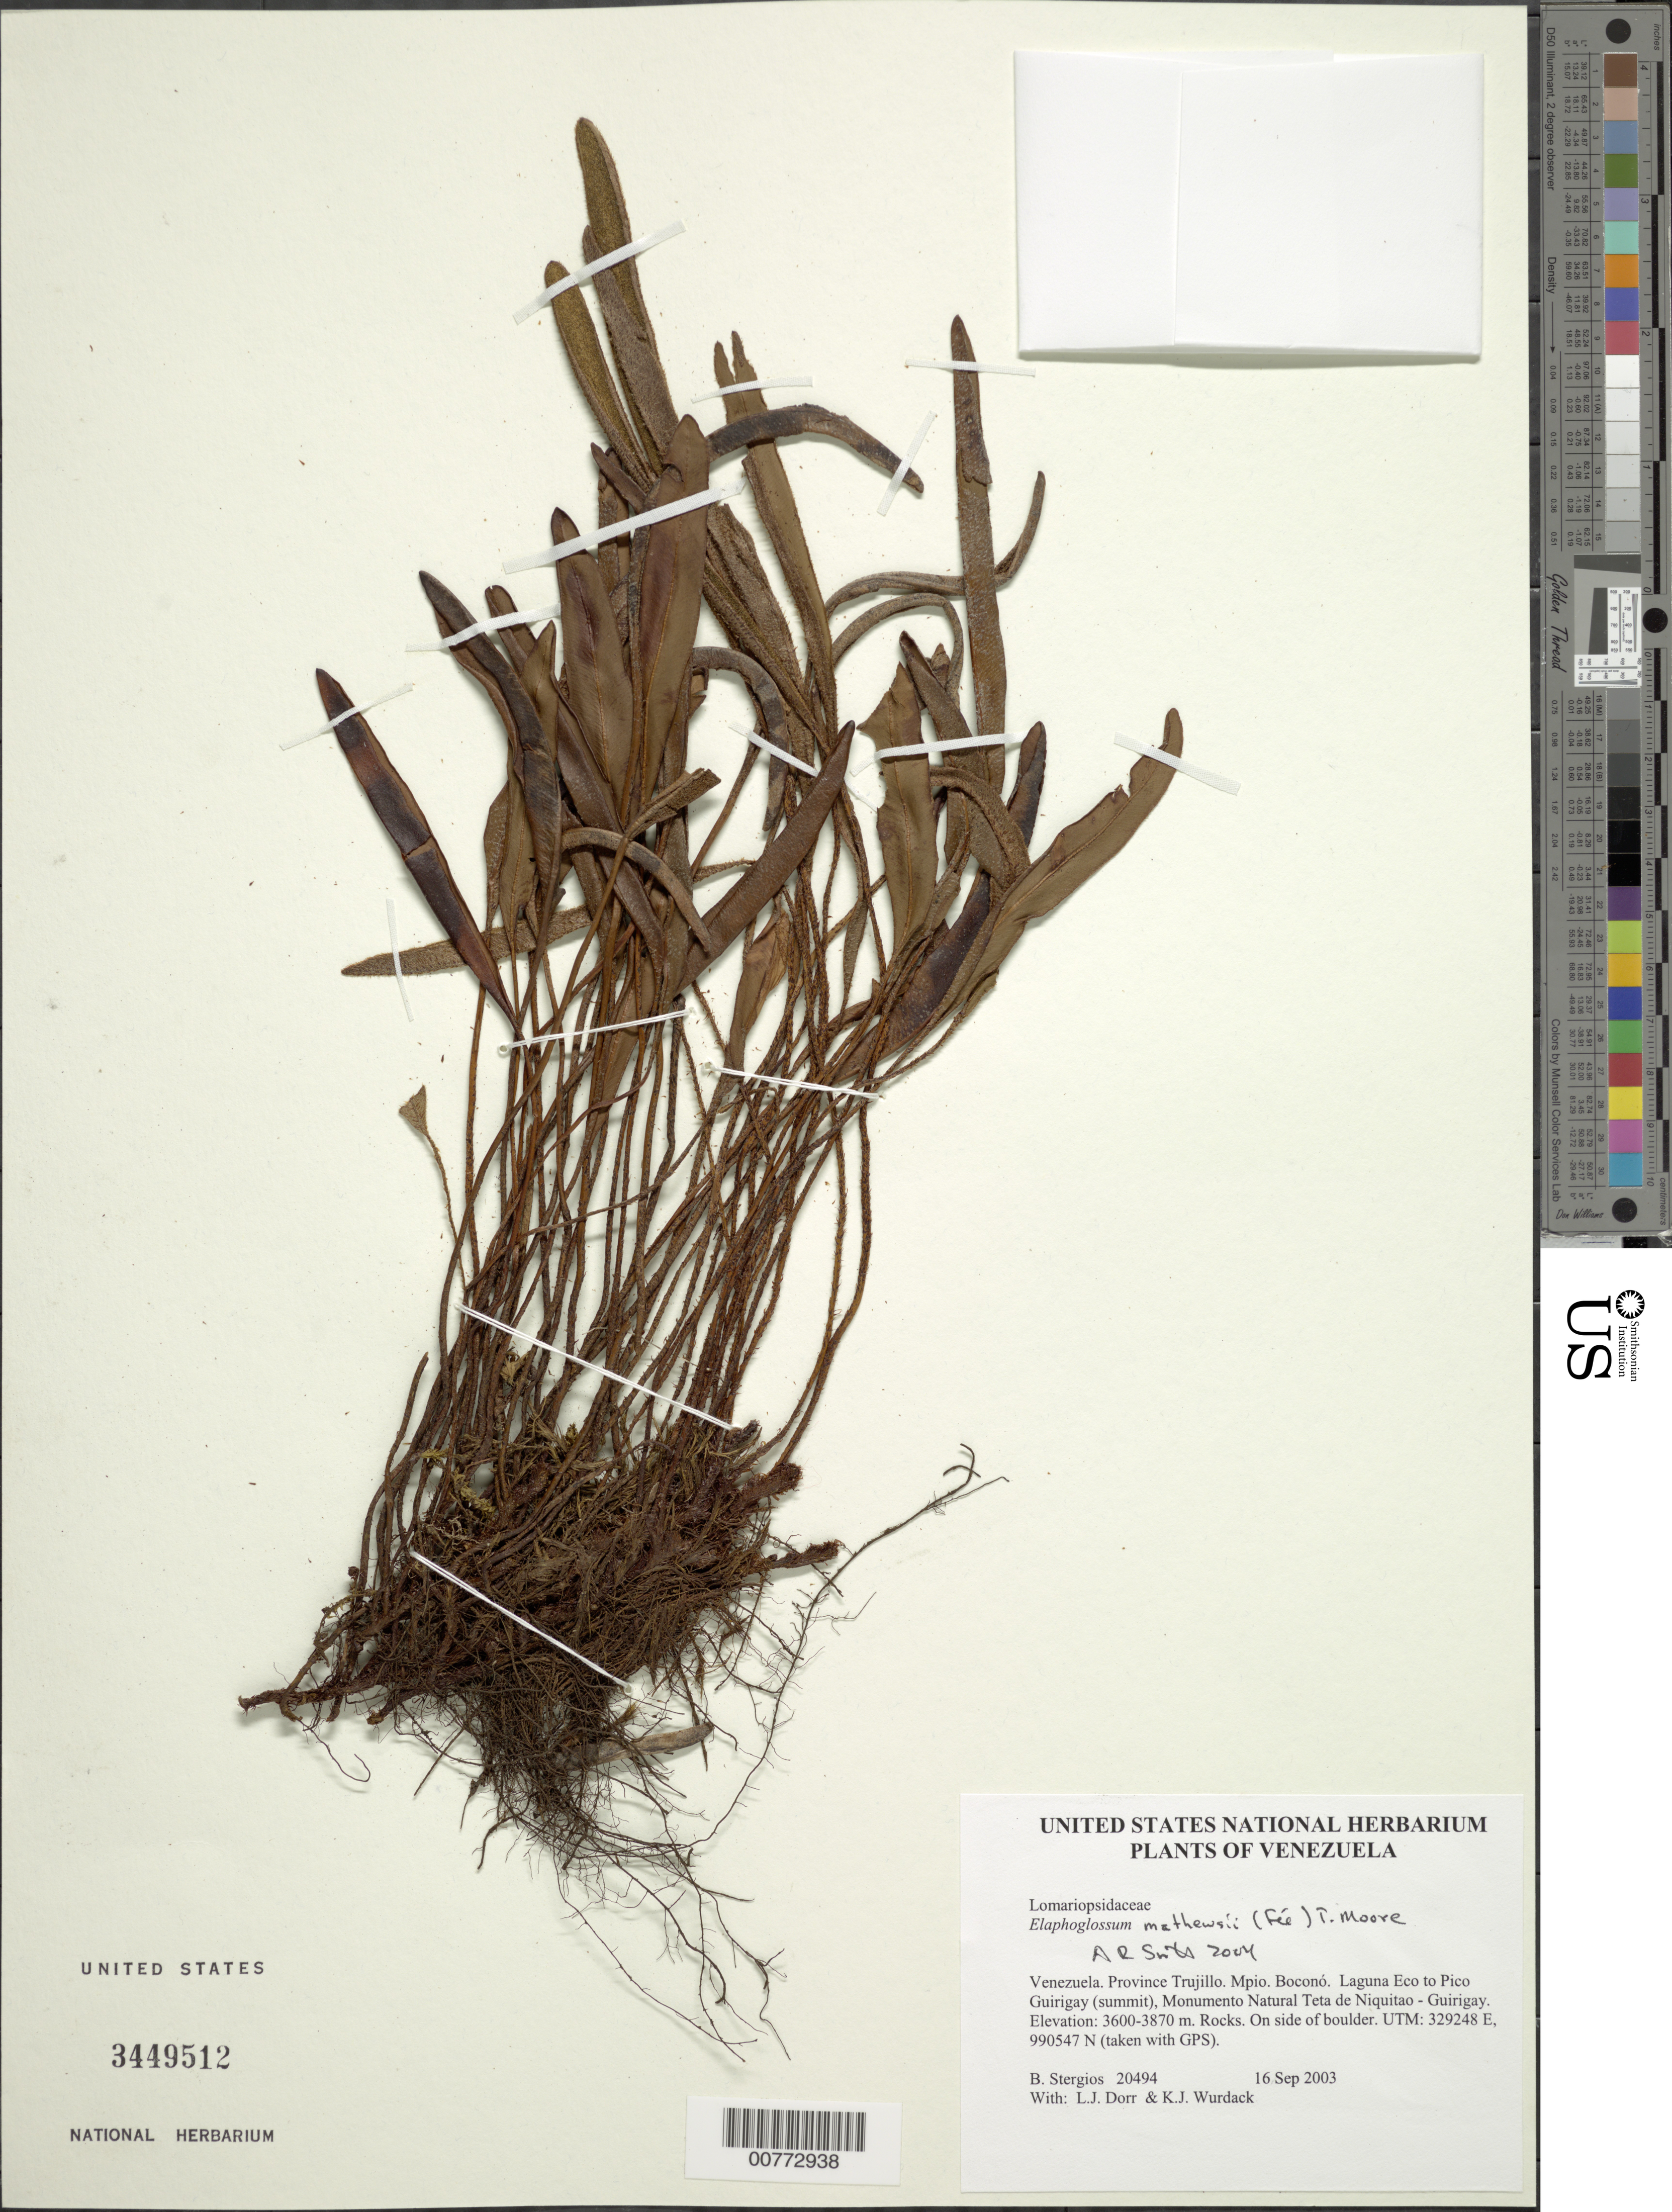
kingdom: Plantae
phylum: Tracheophyta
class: Polypodiopsida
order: Polypodiales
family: Dryopteridaceae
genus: Elaphoglossum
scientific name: Elaphoglossum mathewsii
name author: (Fée) T. Moore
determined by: Smith, Alan R., (UC)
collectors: B. G. Stergios, L. J. Dorr & K. Wurdack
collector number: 20494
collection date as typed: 16 Sep 2003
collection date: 2003-09-16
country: Venezuela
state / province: Trujillo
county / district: Boconó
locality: Laguna Eco to Pico Guirigay (summit), Monumento Natural Teta de Niquitao - Guirigay.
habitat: Rocks.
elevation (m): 3600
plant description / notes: PORT, US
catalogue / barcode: US 3449512